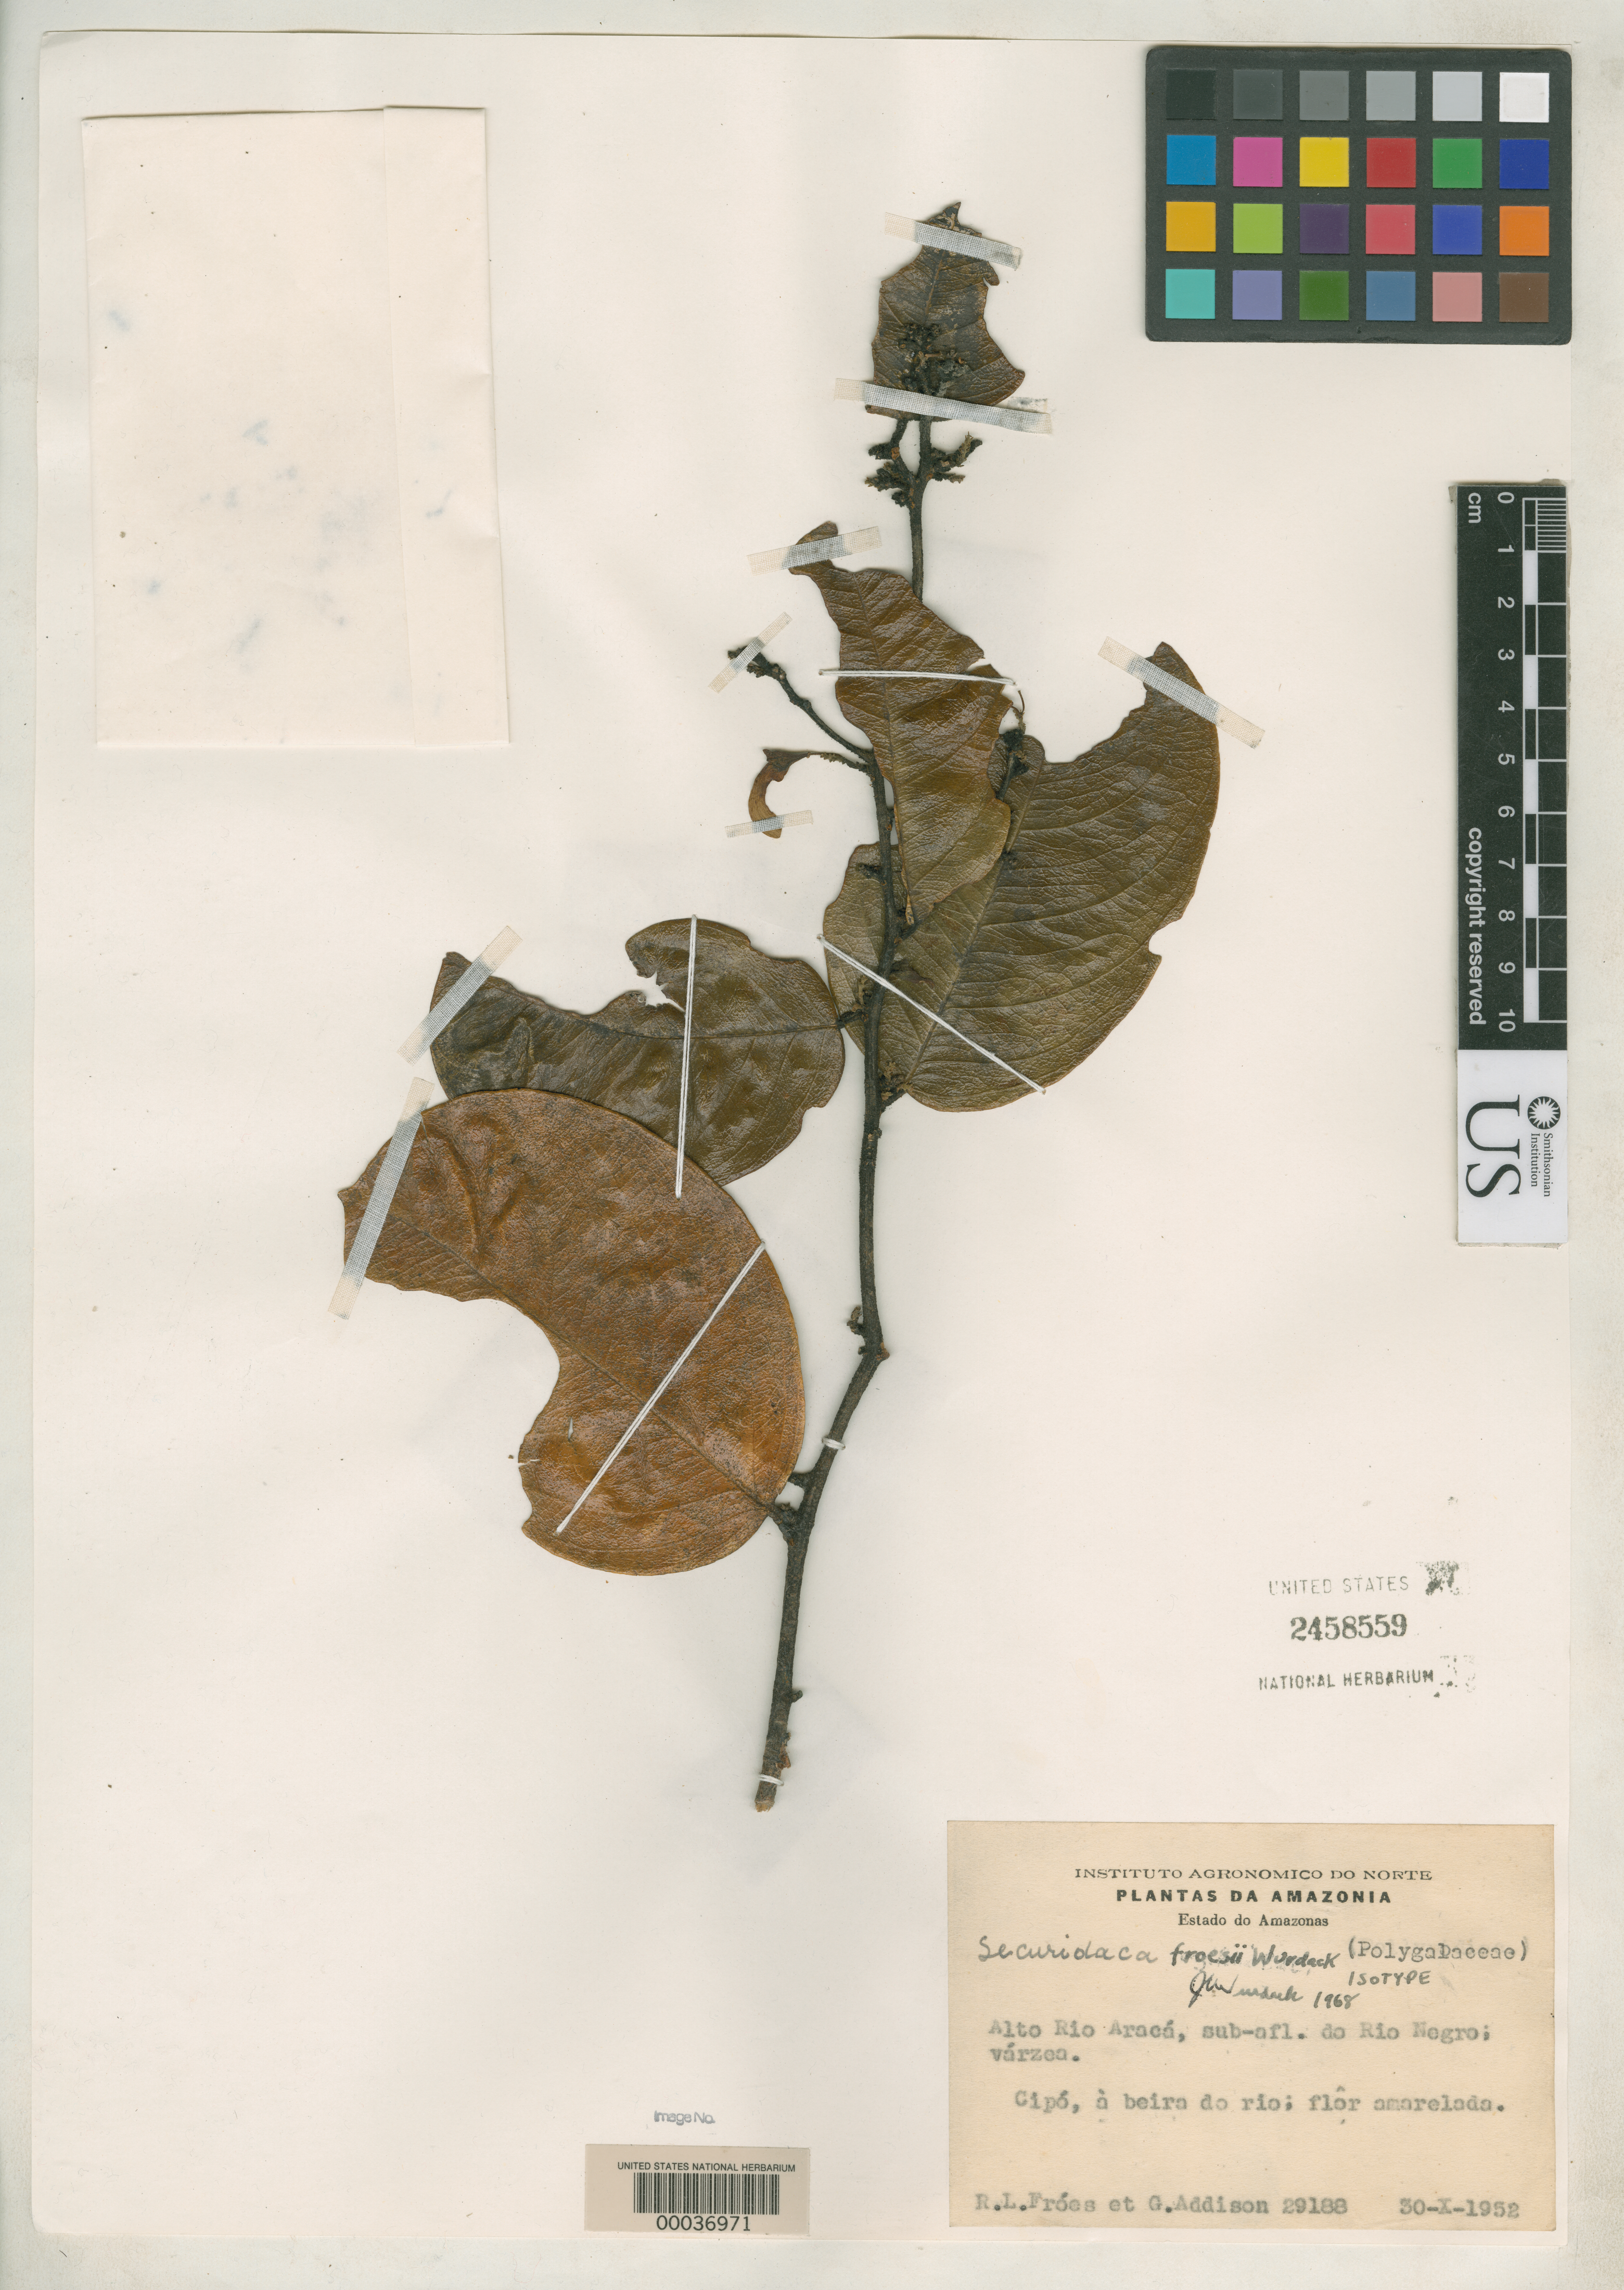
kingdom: Plantae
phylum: Tracheophyta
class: Magnoliopsida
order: Fabales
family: Polygalaceae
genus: Securidaca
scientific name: Securidaca froesii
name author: Wurdack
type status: Isotype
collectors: R. L. Fróes & G. Addison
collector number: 29188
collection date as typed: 30 Oct 1952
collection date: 1952-10-30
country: Brazil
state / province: Amazonas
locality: Rio Araca.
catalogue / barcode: US 2458559